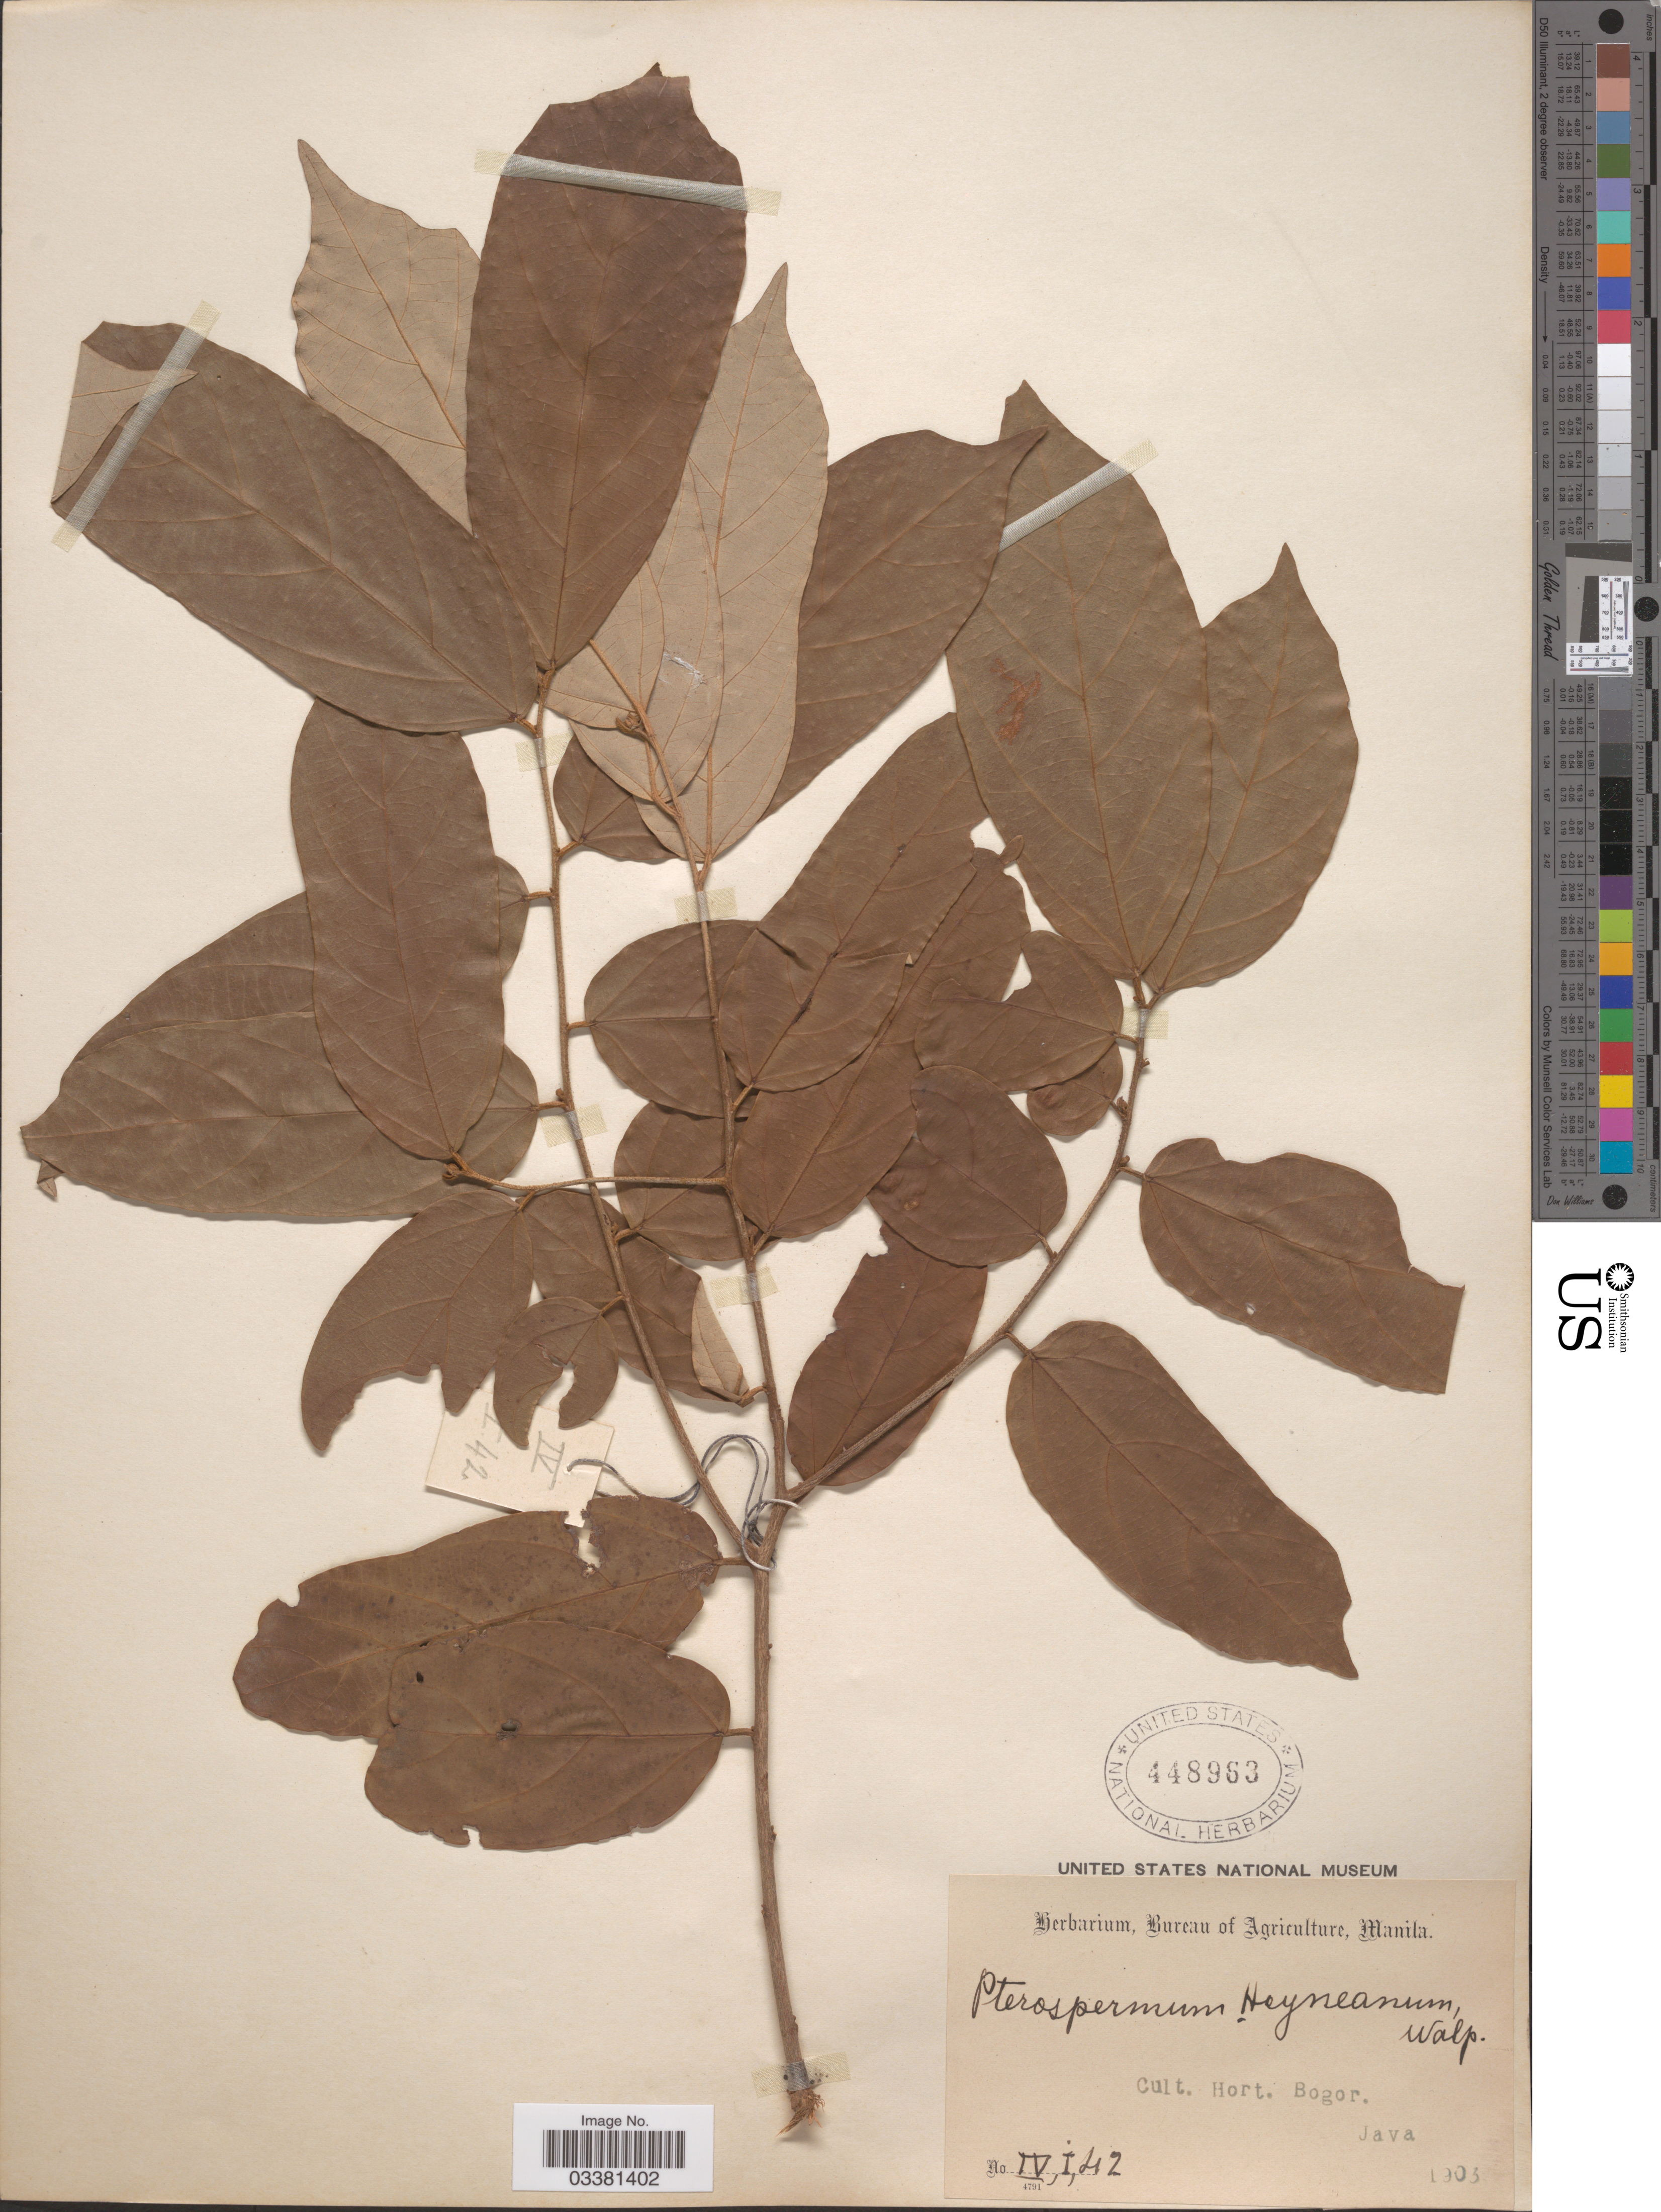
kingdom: Plantae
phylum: Tracheophyta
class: Magnoliopsida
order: Malvales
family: Malvaceae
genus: Pterospermum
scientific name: Pterospermum heyneanum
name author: Wall. ex Wight & Arn.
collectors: ex Herb. Bur. Agric. Manila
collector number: IV, I, 42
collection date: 1903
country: Indonesia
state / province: Java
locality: Cult. Hort. Bogor.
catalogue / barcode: US 448963